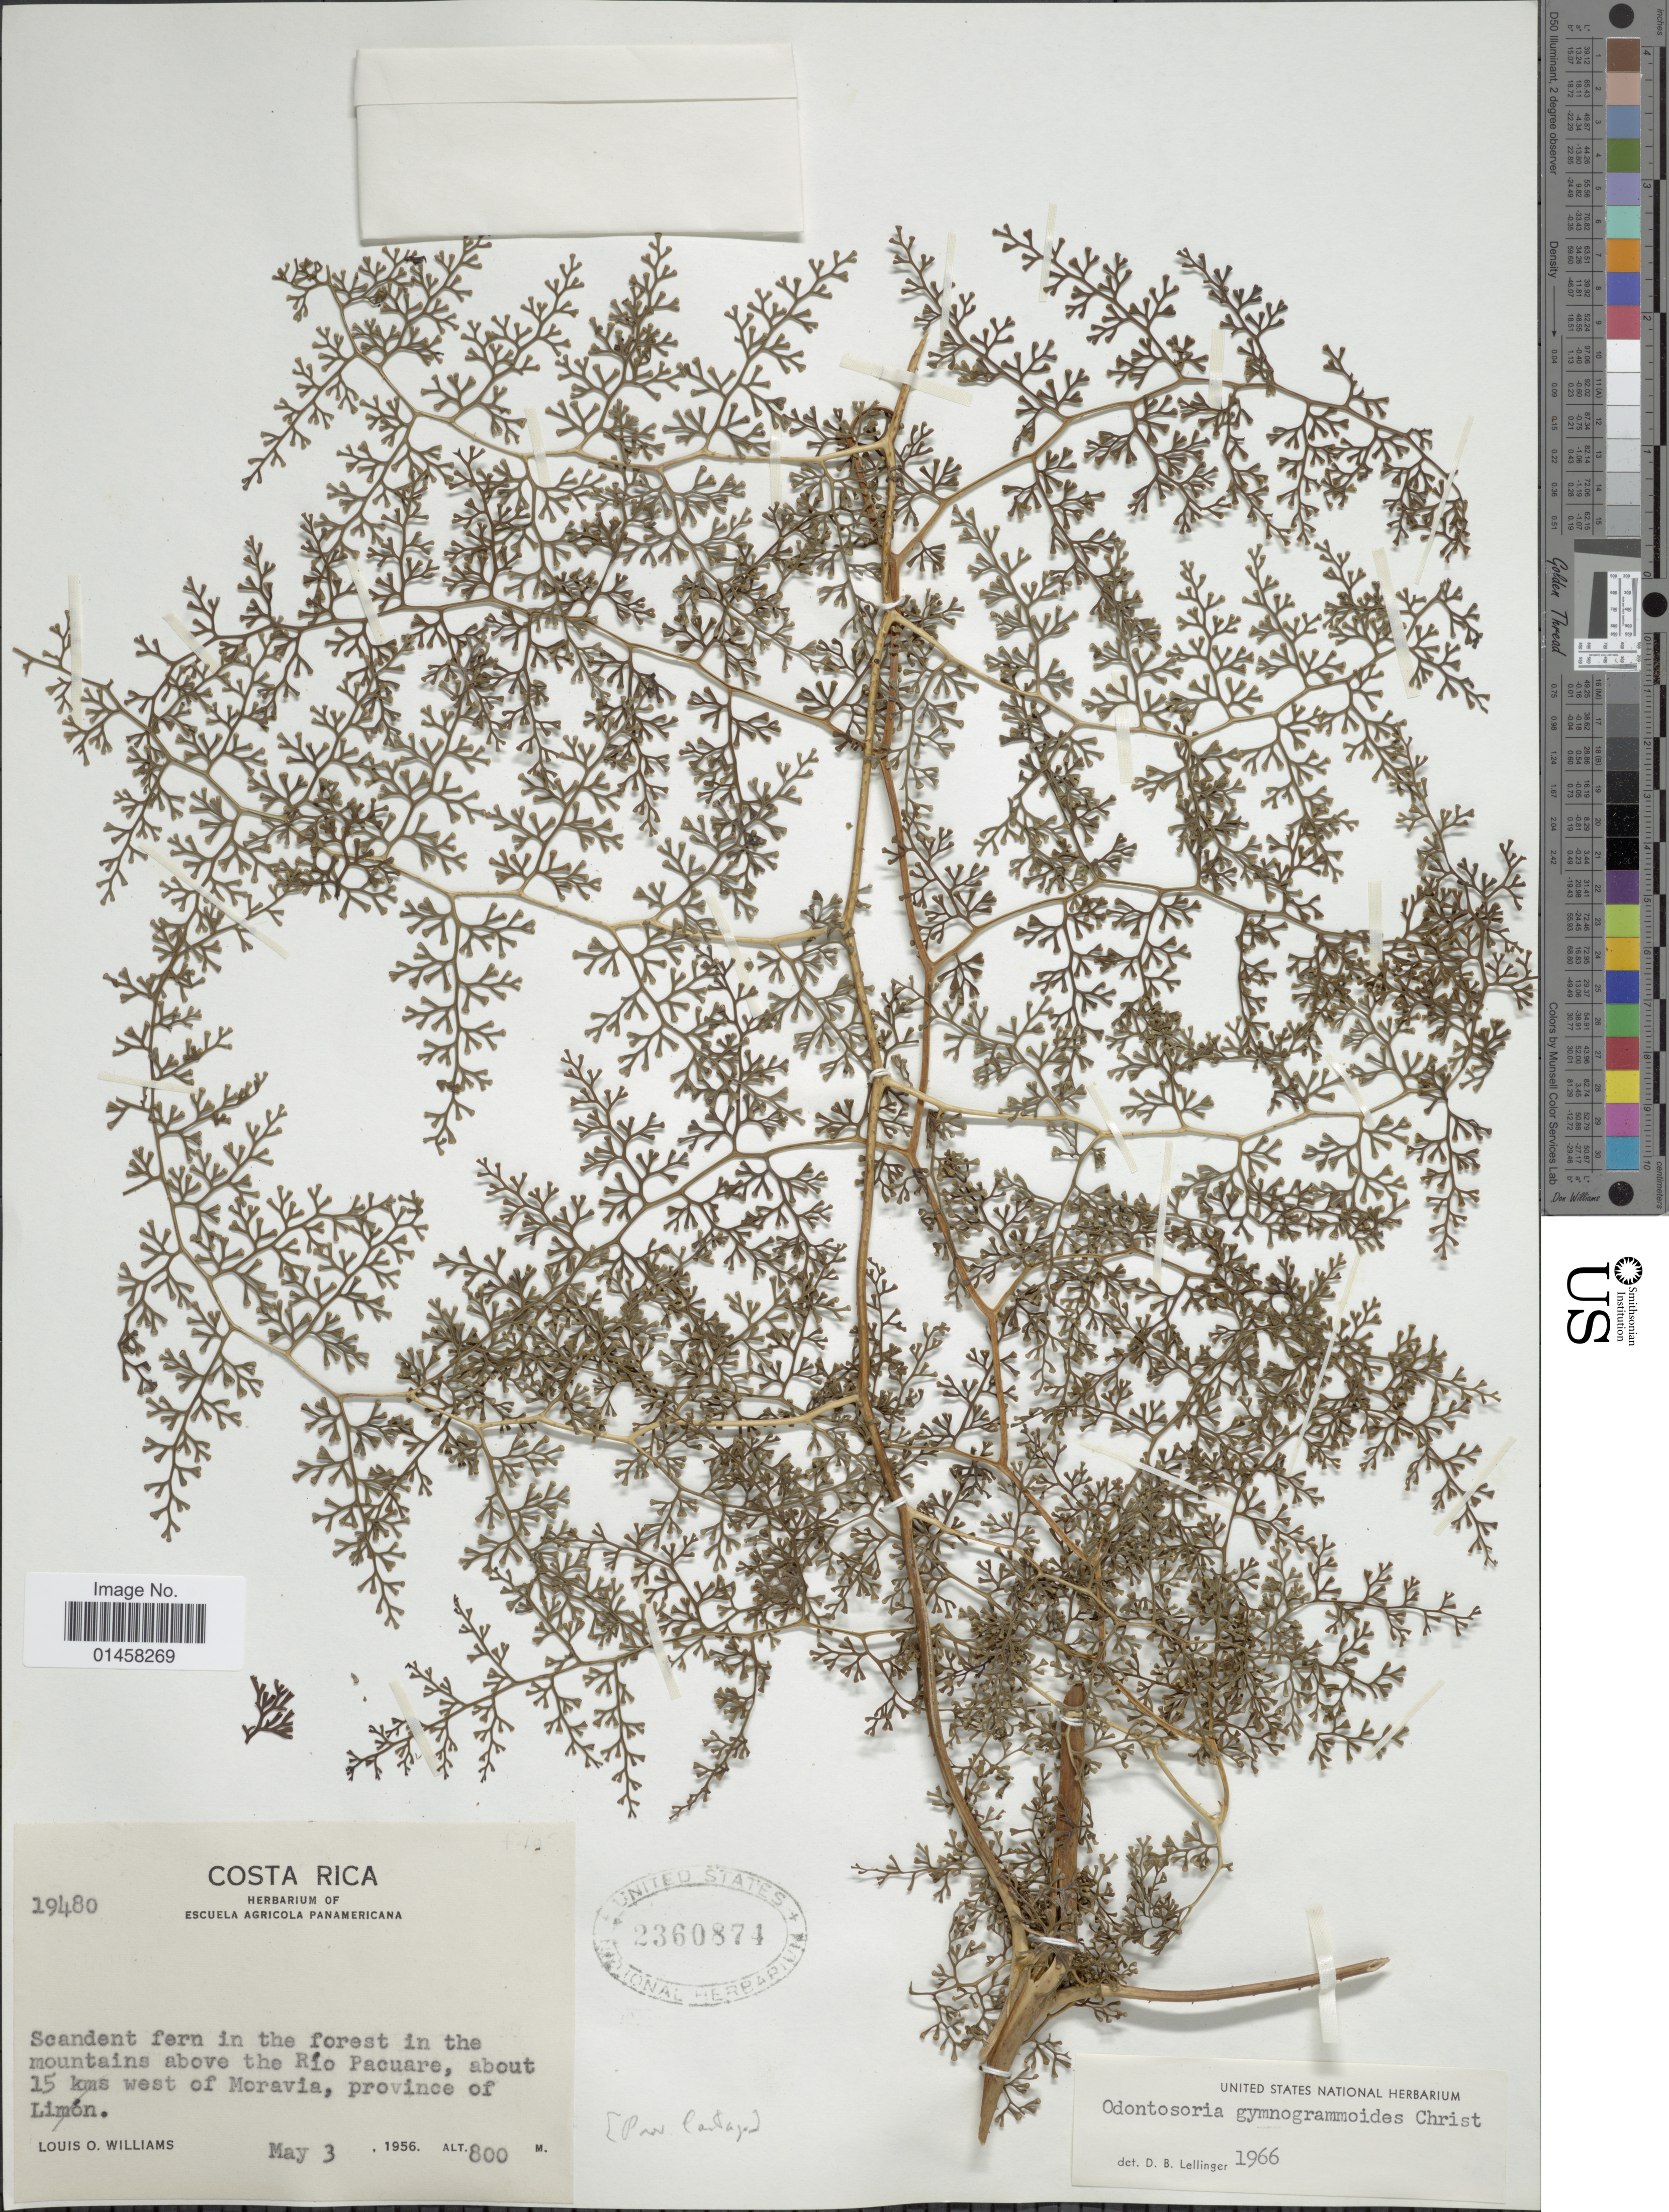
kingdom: Plantae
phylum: Tracheophyta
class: Polypodiopsida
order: Polypodiales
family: Lindsaeaceae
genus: Odontosoria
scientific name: Odontosoria gymnogrammoides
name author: Christ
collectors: L. O. Williams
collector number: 19480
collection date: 1956-05-03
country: Costa Rica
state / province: Limón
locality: Scandent fern in the forest in the mountains above the Río Pacuare, about 15 kms west of Moravia, province of Limón.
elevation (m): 800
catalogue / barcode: US 2360874